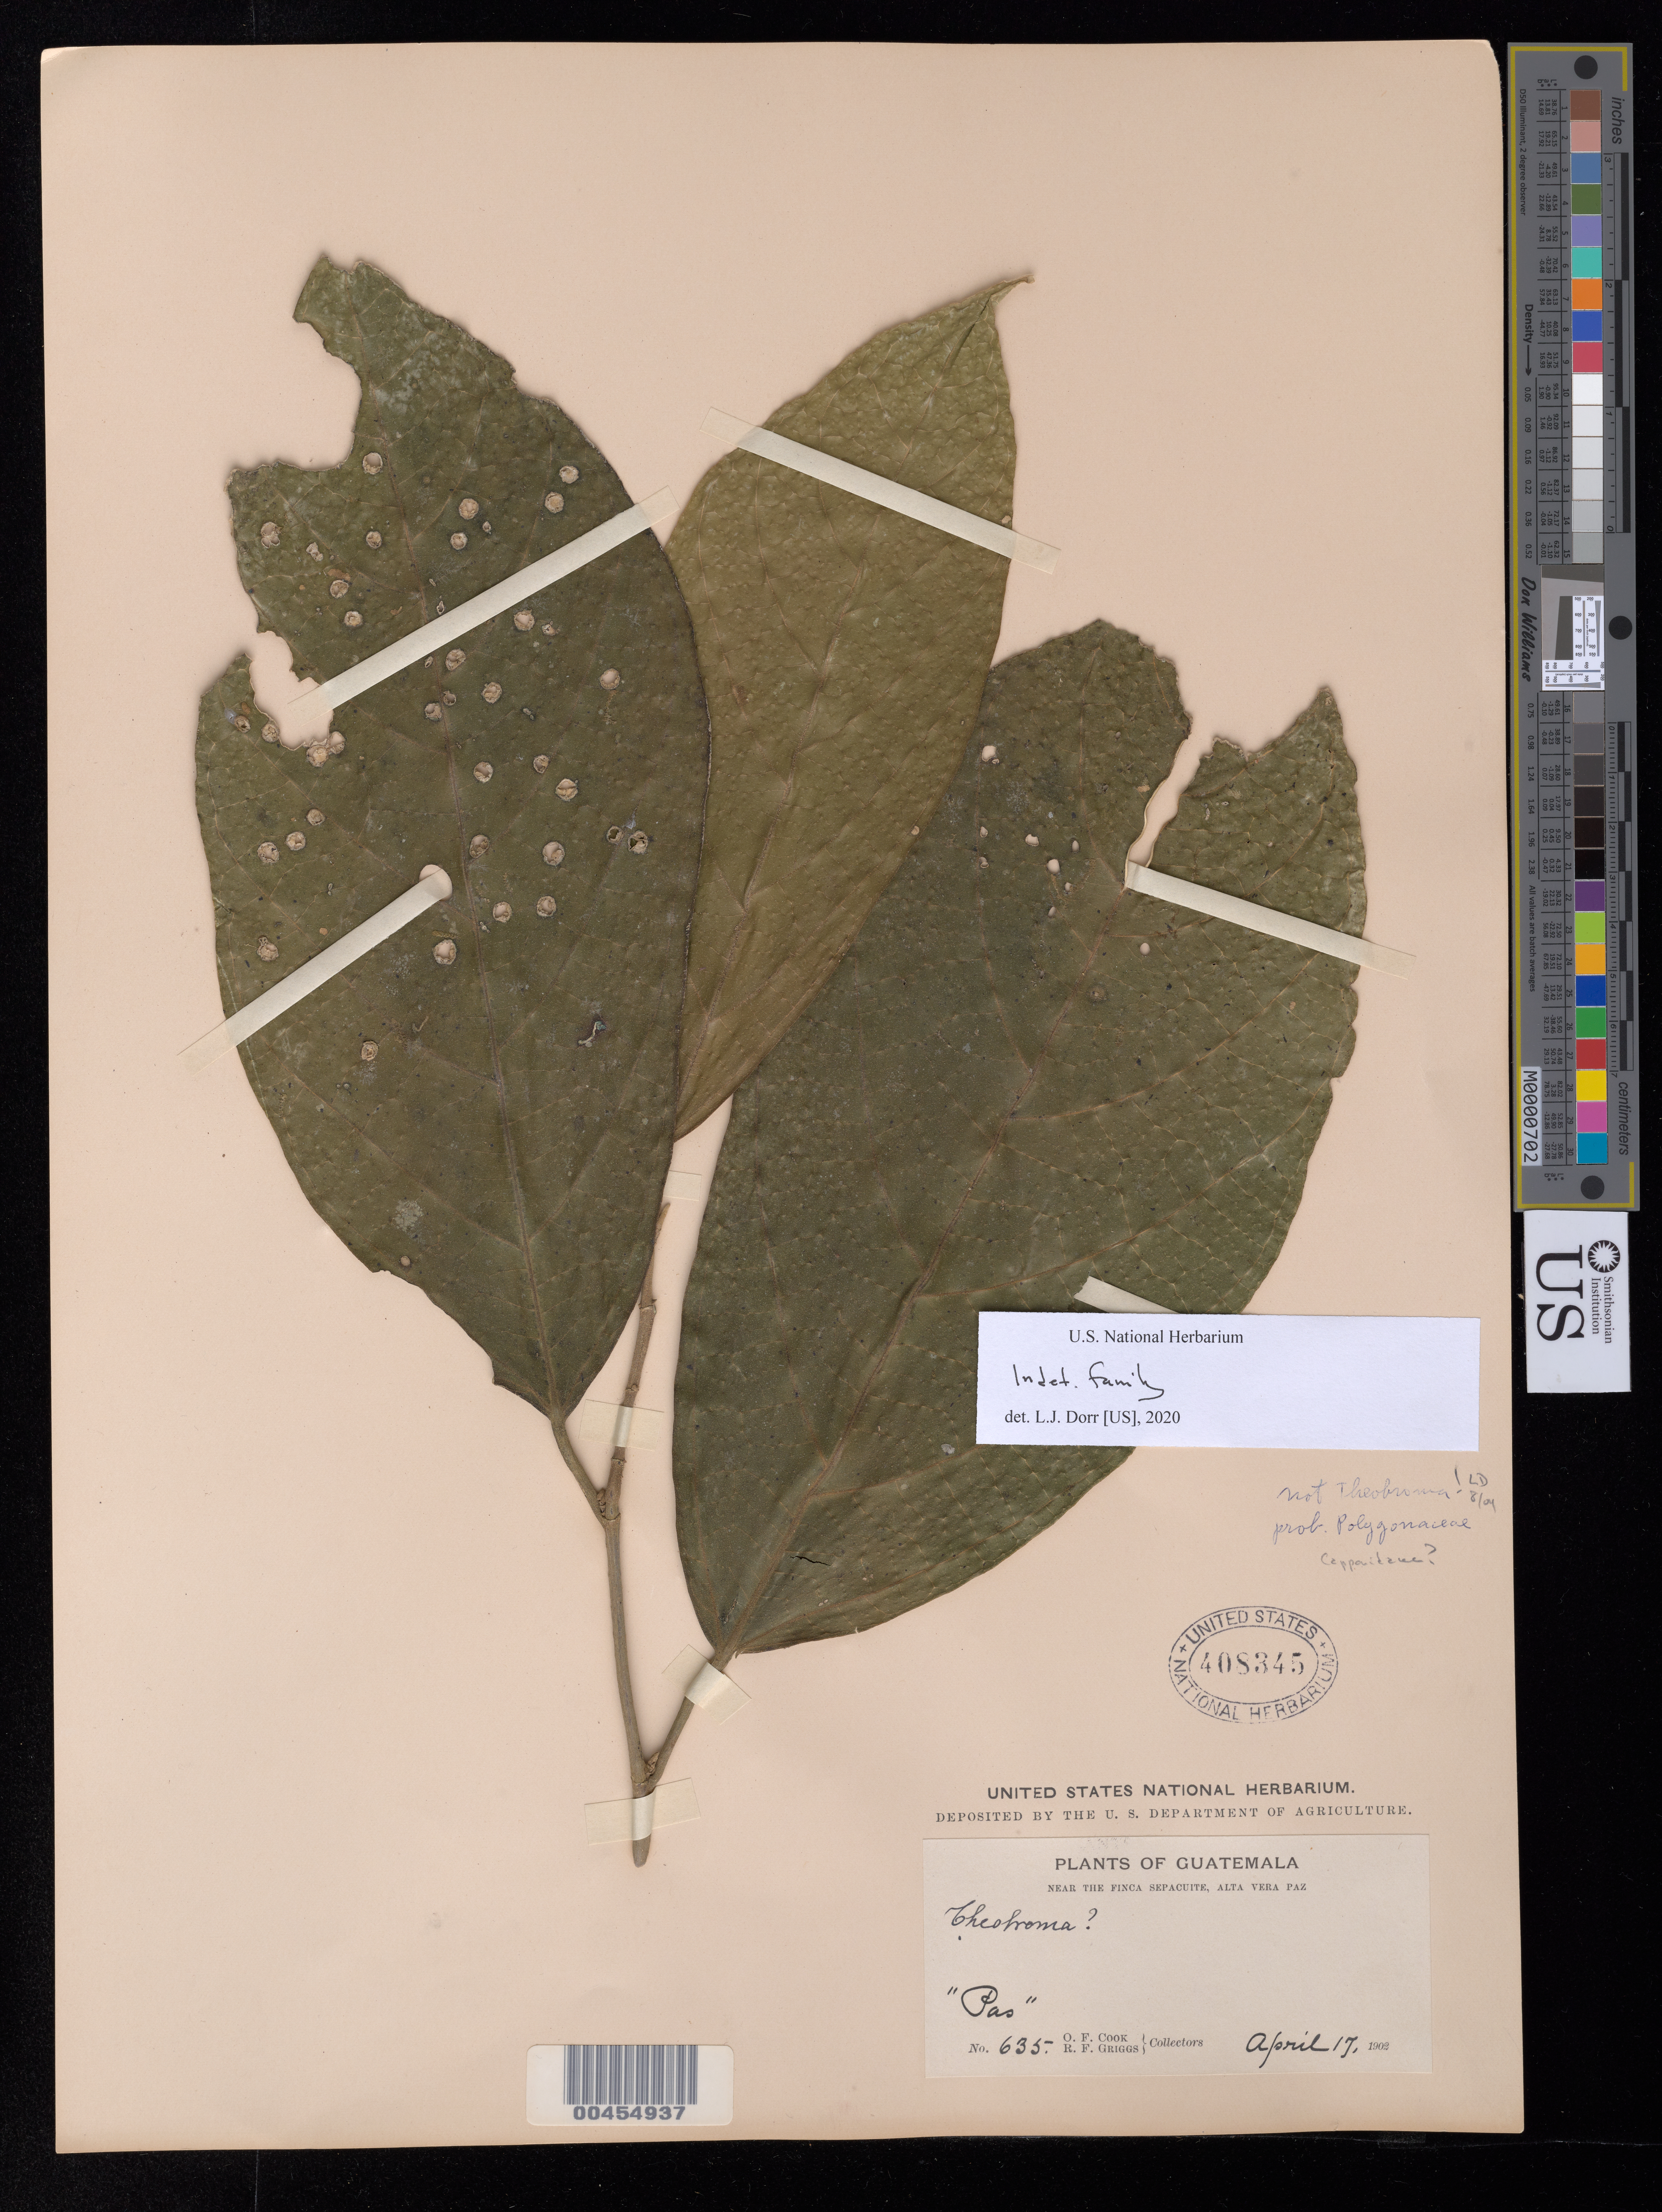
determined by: Dorr, L. J., (BOT), Smithsonian Institution - National Museum of Natural History (UNITED STATES)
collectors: O. F. Cook & R. F. Griggs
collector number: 635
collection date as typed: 17 Apr 1902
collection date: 1902-04-17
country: Guatemala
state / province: Alta Verapaz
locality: Finca Sepacuite, near the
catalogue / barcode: US 408345